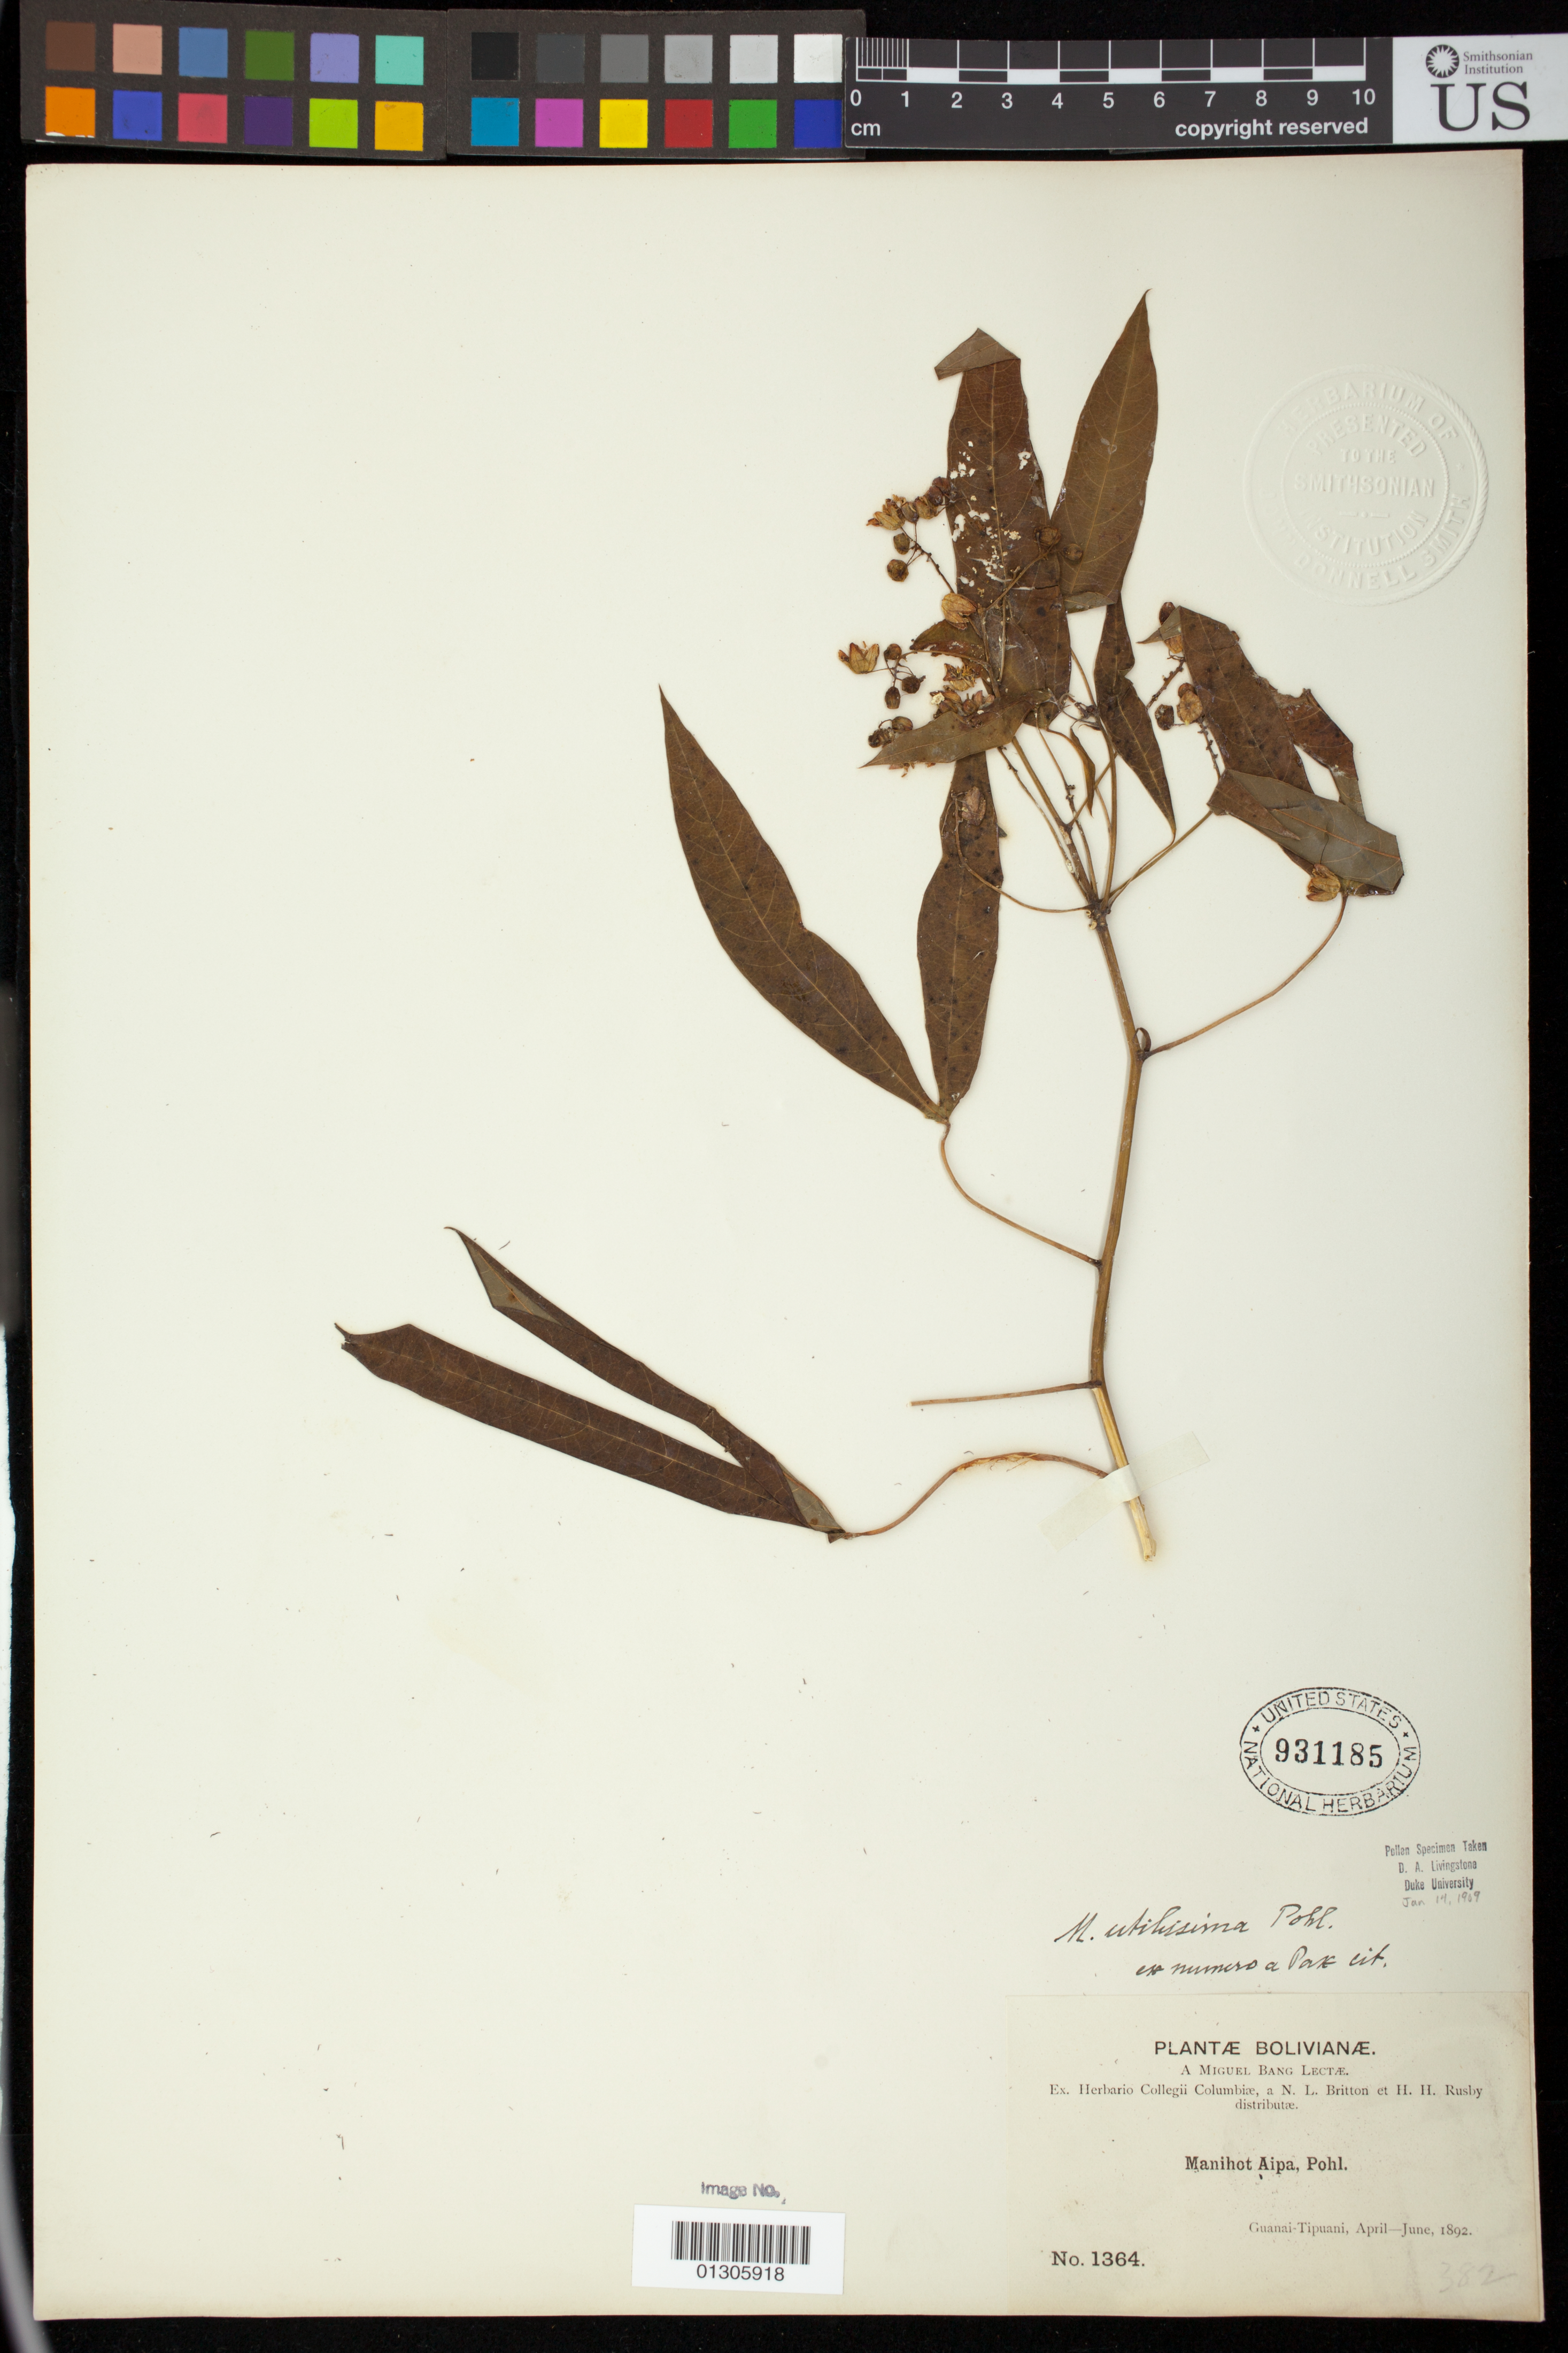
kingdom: Plantae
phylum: Tracheophyta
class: Magnoliopsida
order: Malpighiales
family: Euphorbiaceae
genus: Manihot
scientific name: Manihot esculenta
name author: Crantz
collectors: M. Bang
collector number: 1364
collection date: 1892-06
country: Bolivia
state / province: La Paz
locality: Guanai [Guanay]-Tipuani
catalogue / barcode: US 931185